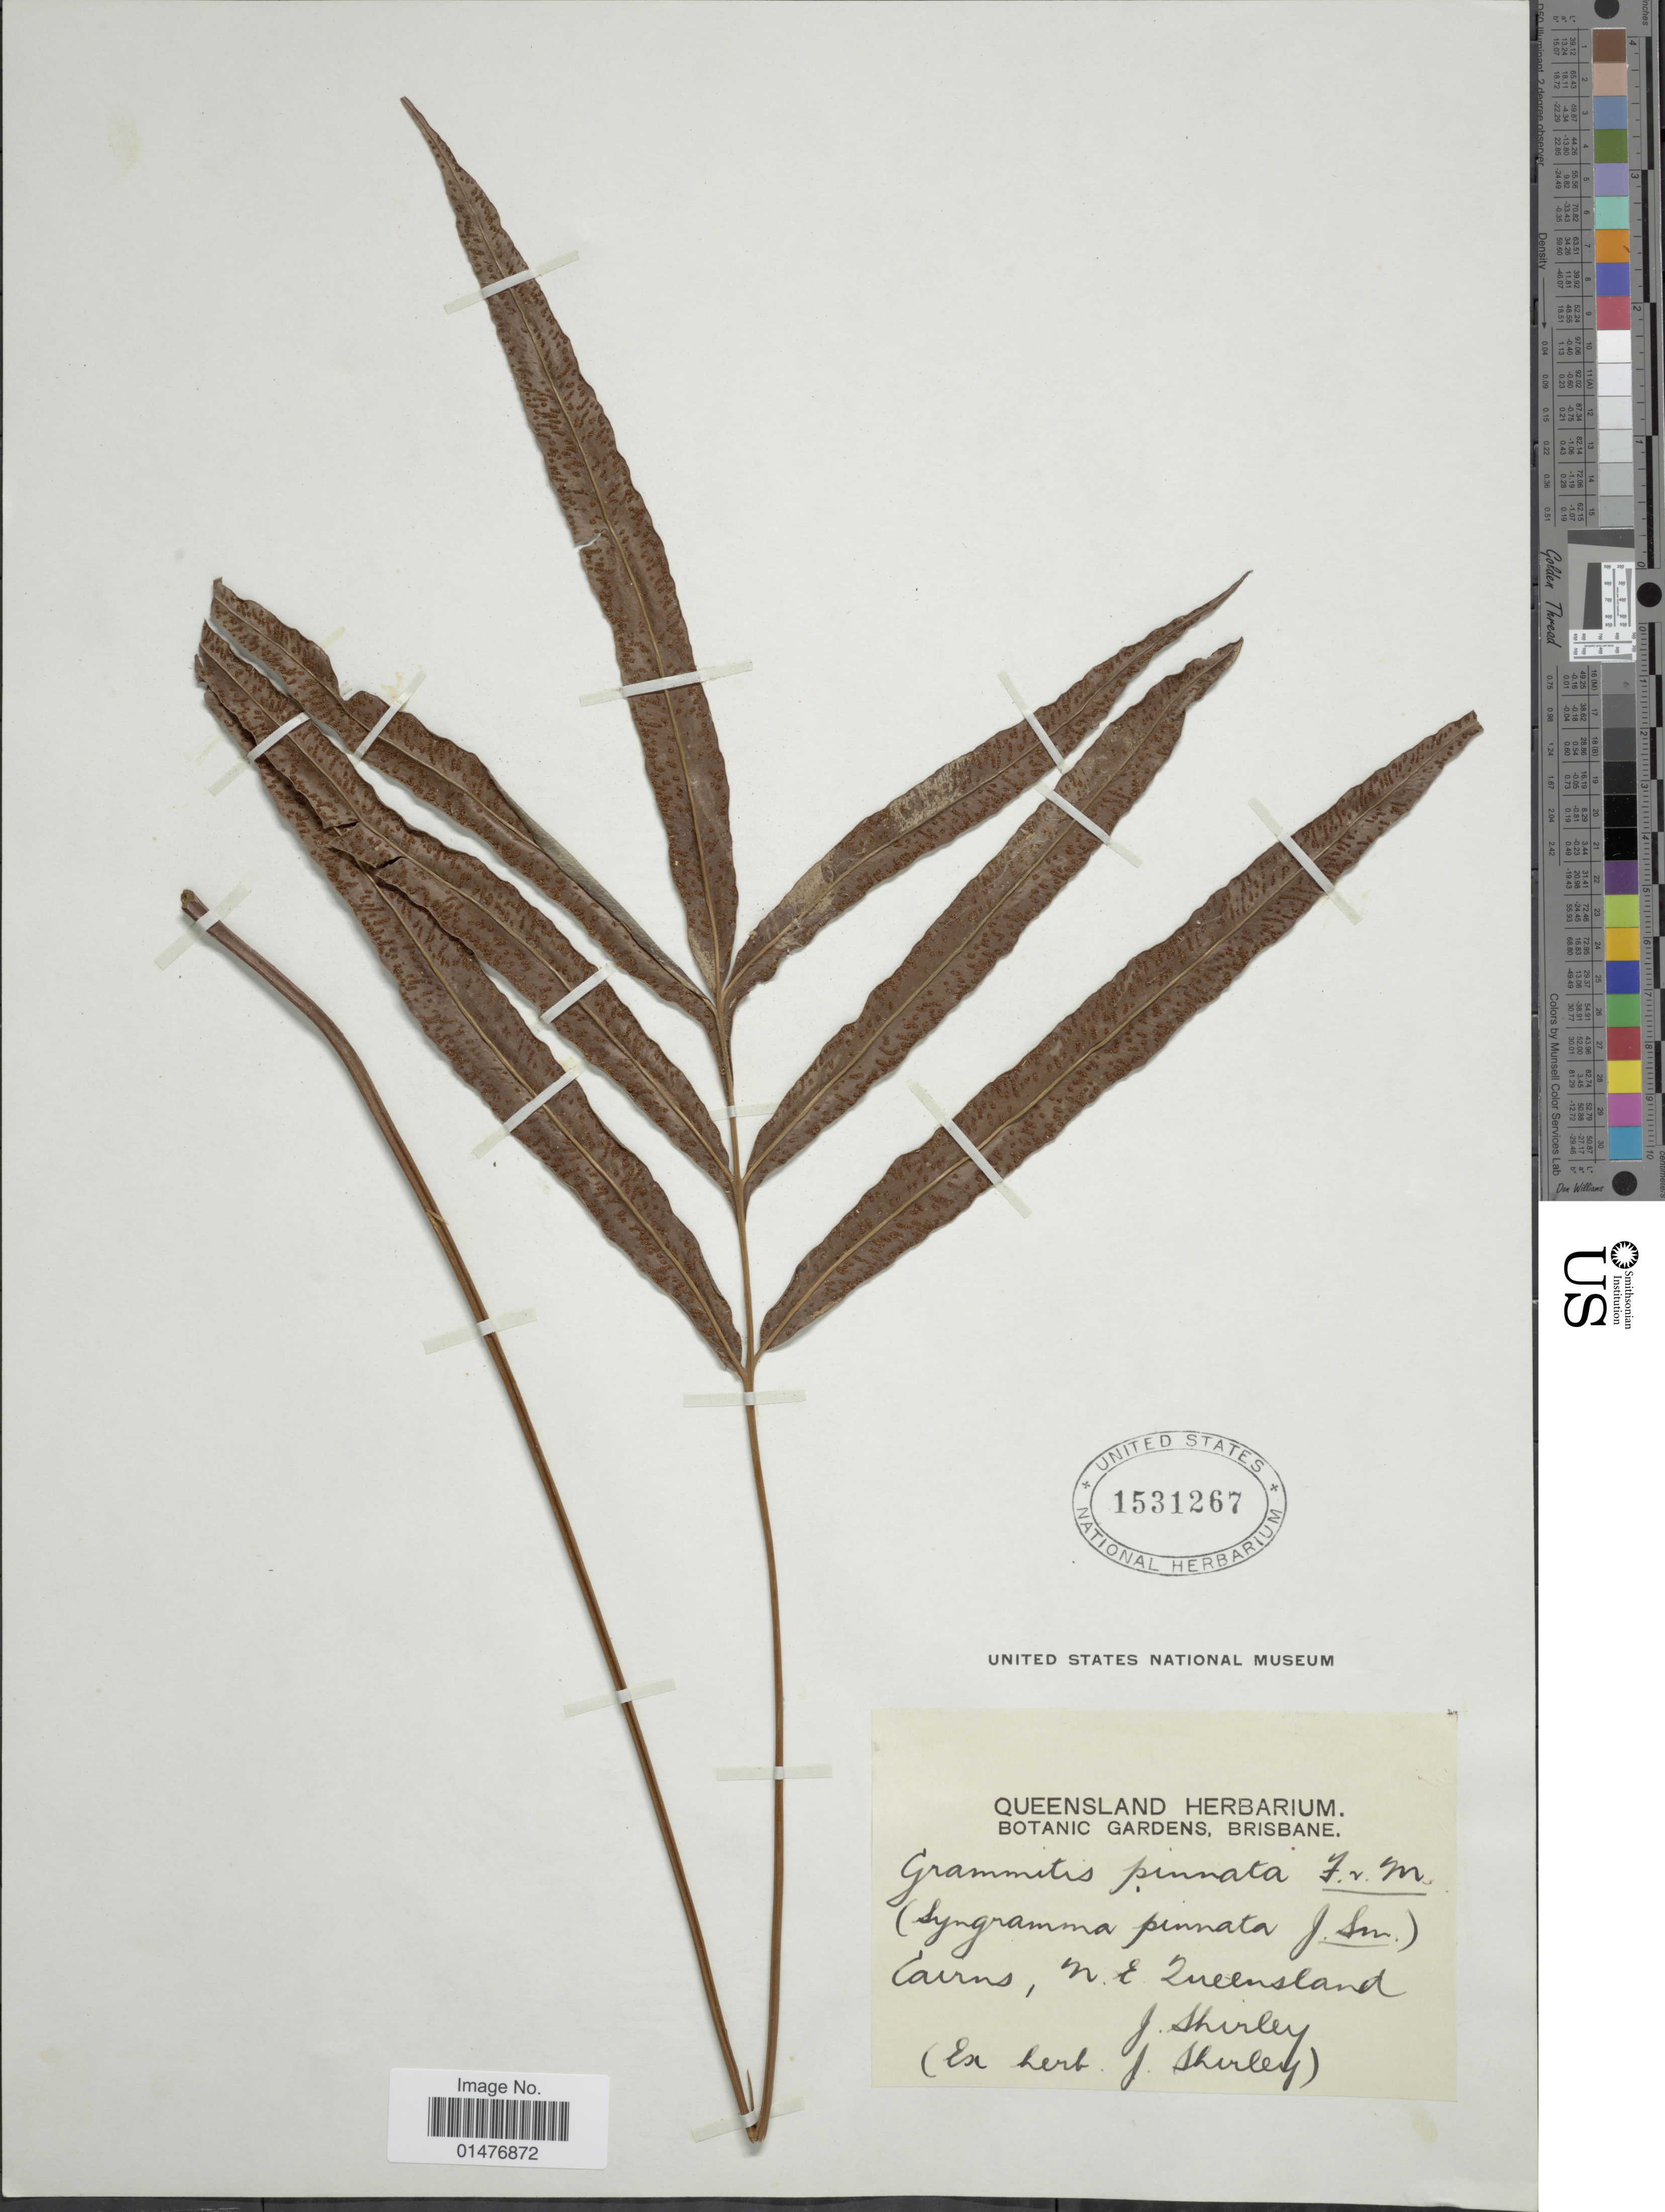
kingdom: Plantae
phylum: Tracheophyta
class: Polypodiopsida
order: Polypodiales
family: Pteridaceae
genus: Taenitis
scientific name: Taenitis pinnata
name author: (J. Sm.) Holttum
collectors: J. Shirley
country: Australia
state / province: Queensland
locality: Cairns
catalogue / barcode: US 1531267